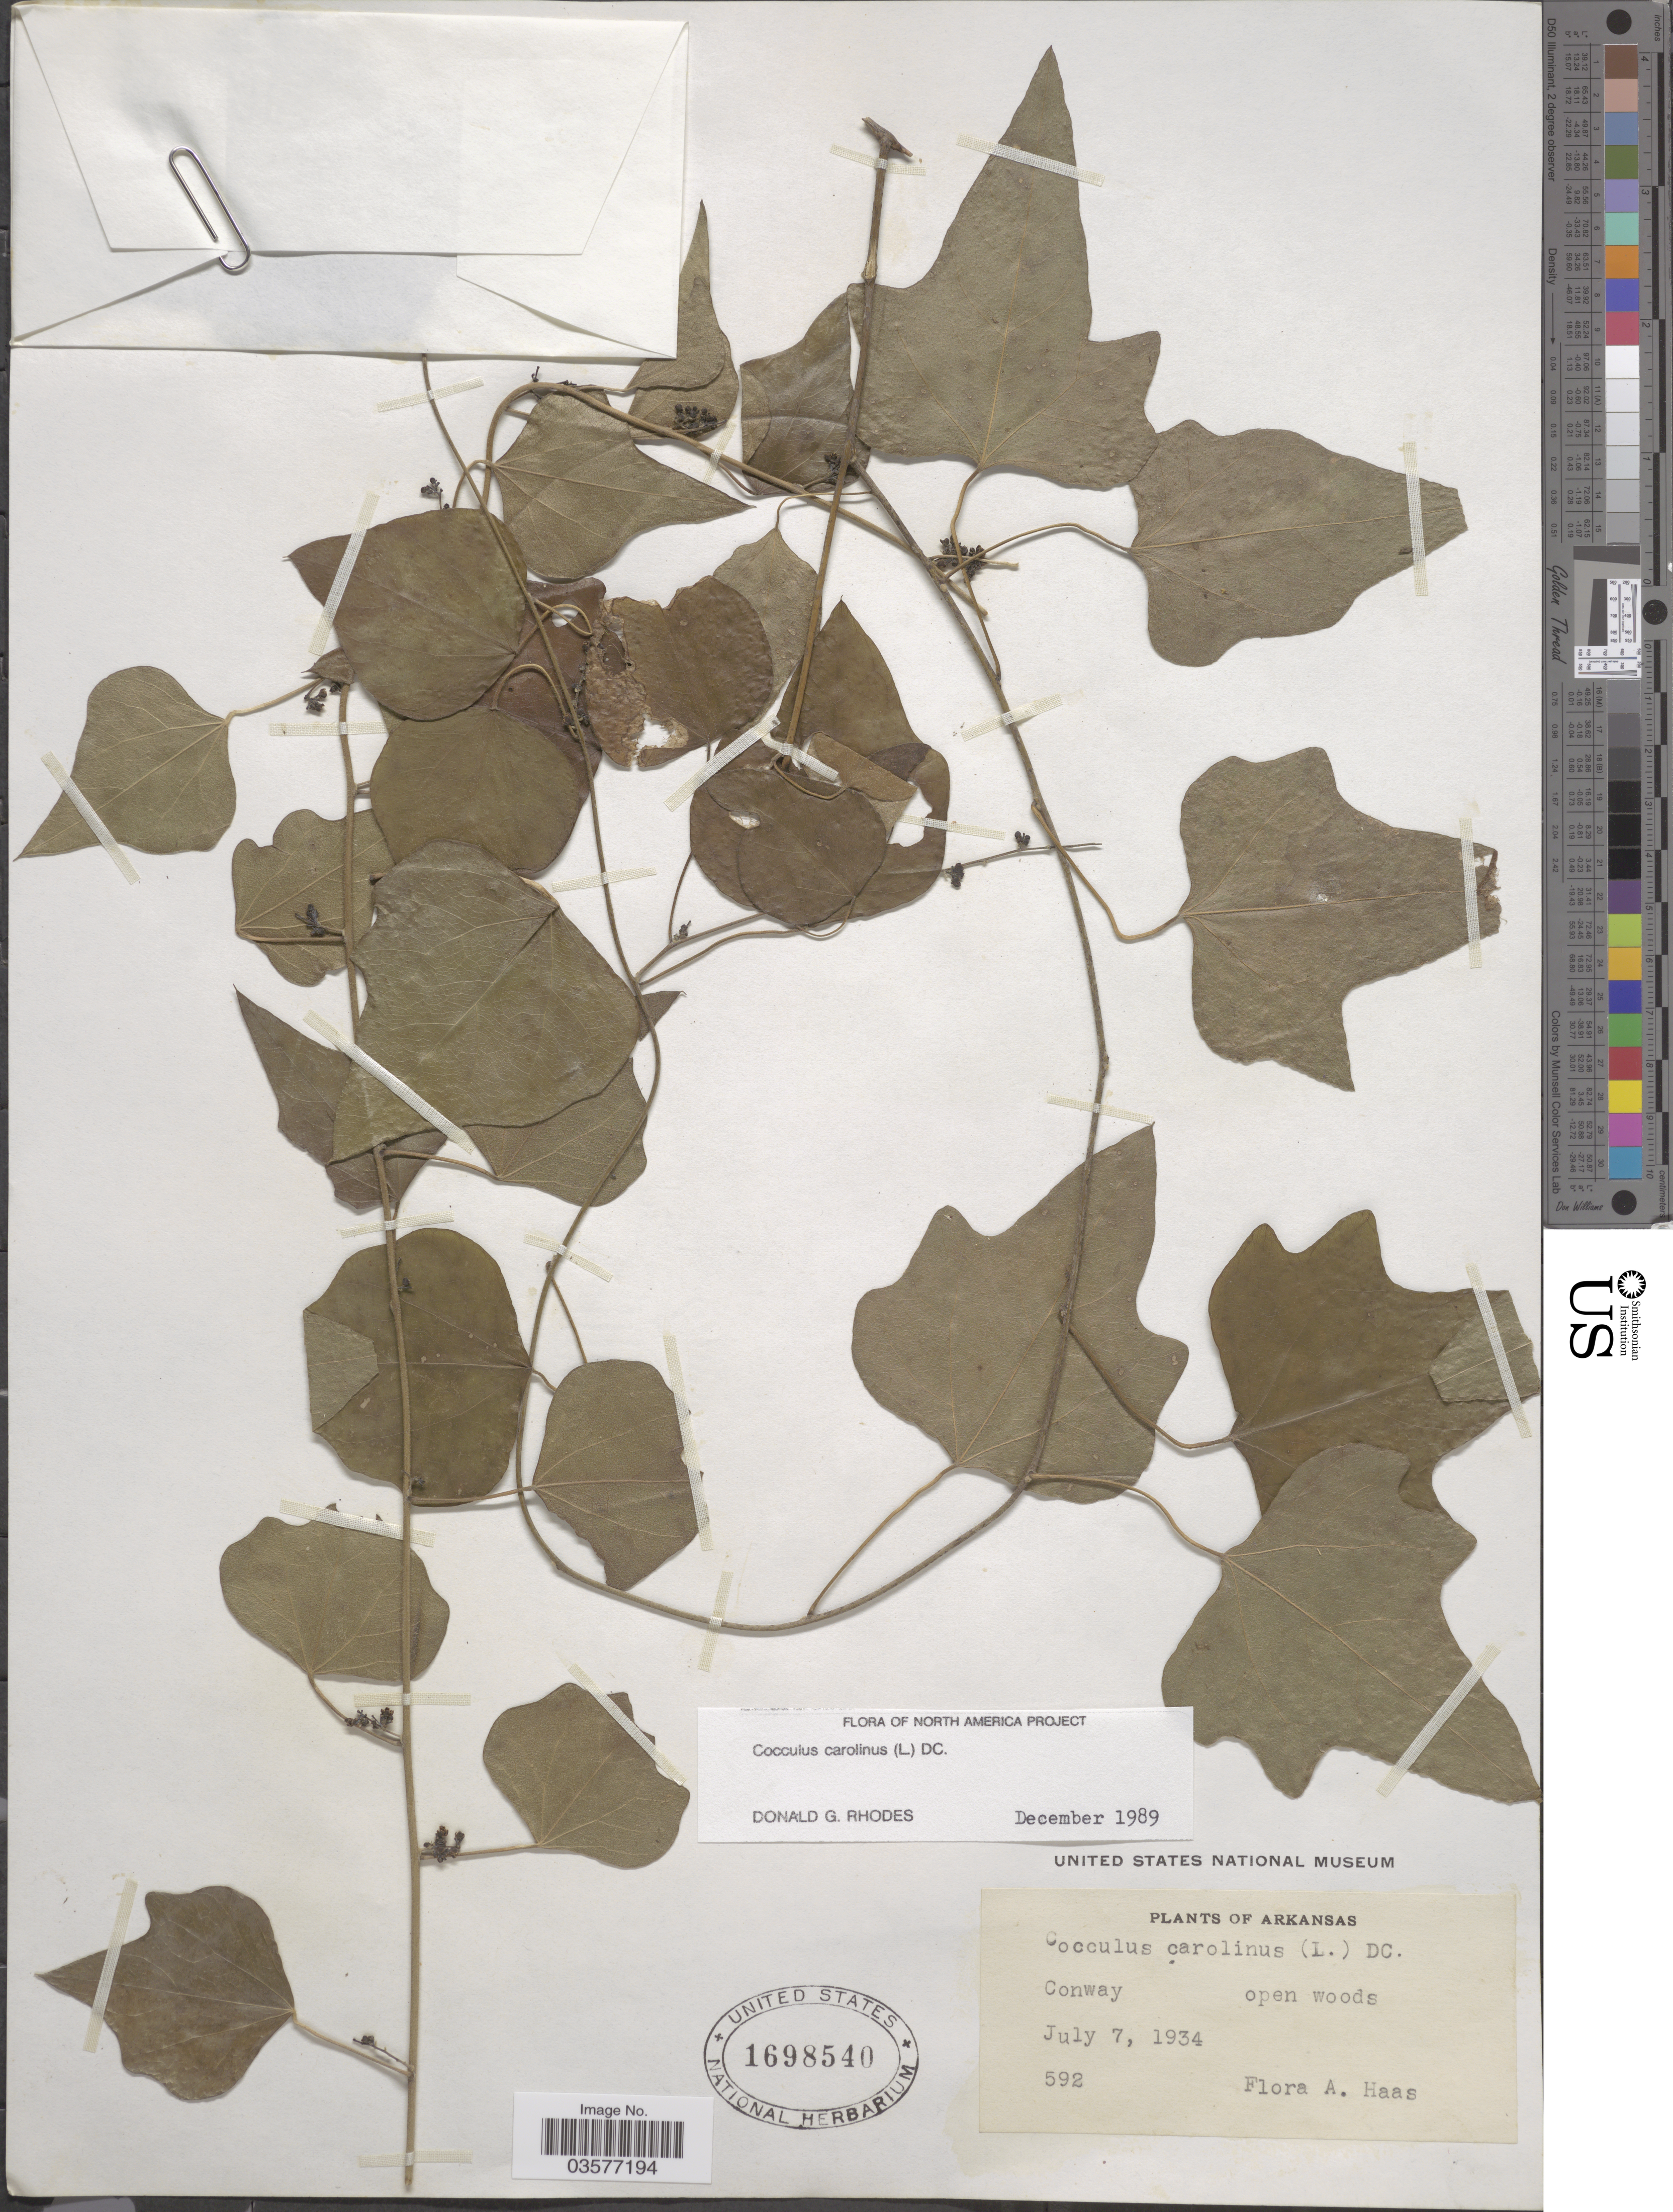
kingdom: Plantae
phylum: Tracheophyta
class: Magnoliopsida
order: Ranunculales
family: Menispermaceae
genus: Cocculus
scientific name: Cocculus carolinus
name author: (L.) DC.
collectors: F. A. Haas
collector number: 592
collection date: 1934-07-07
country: United States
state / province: Arkansas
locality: Conway, open woods.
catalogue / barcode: US 1698540